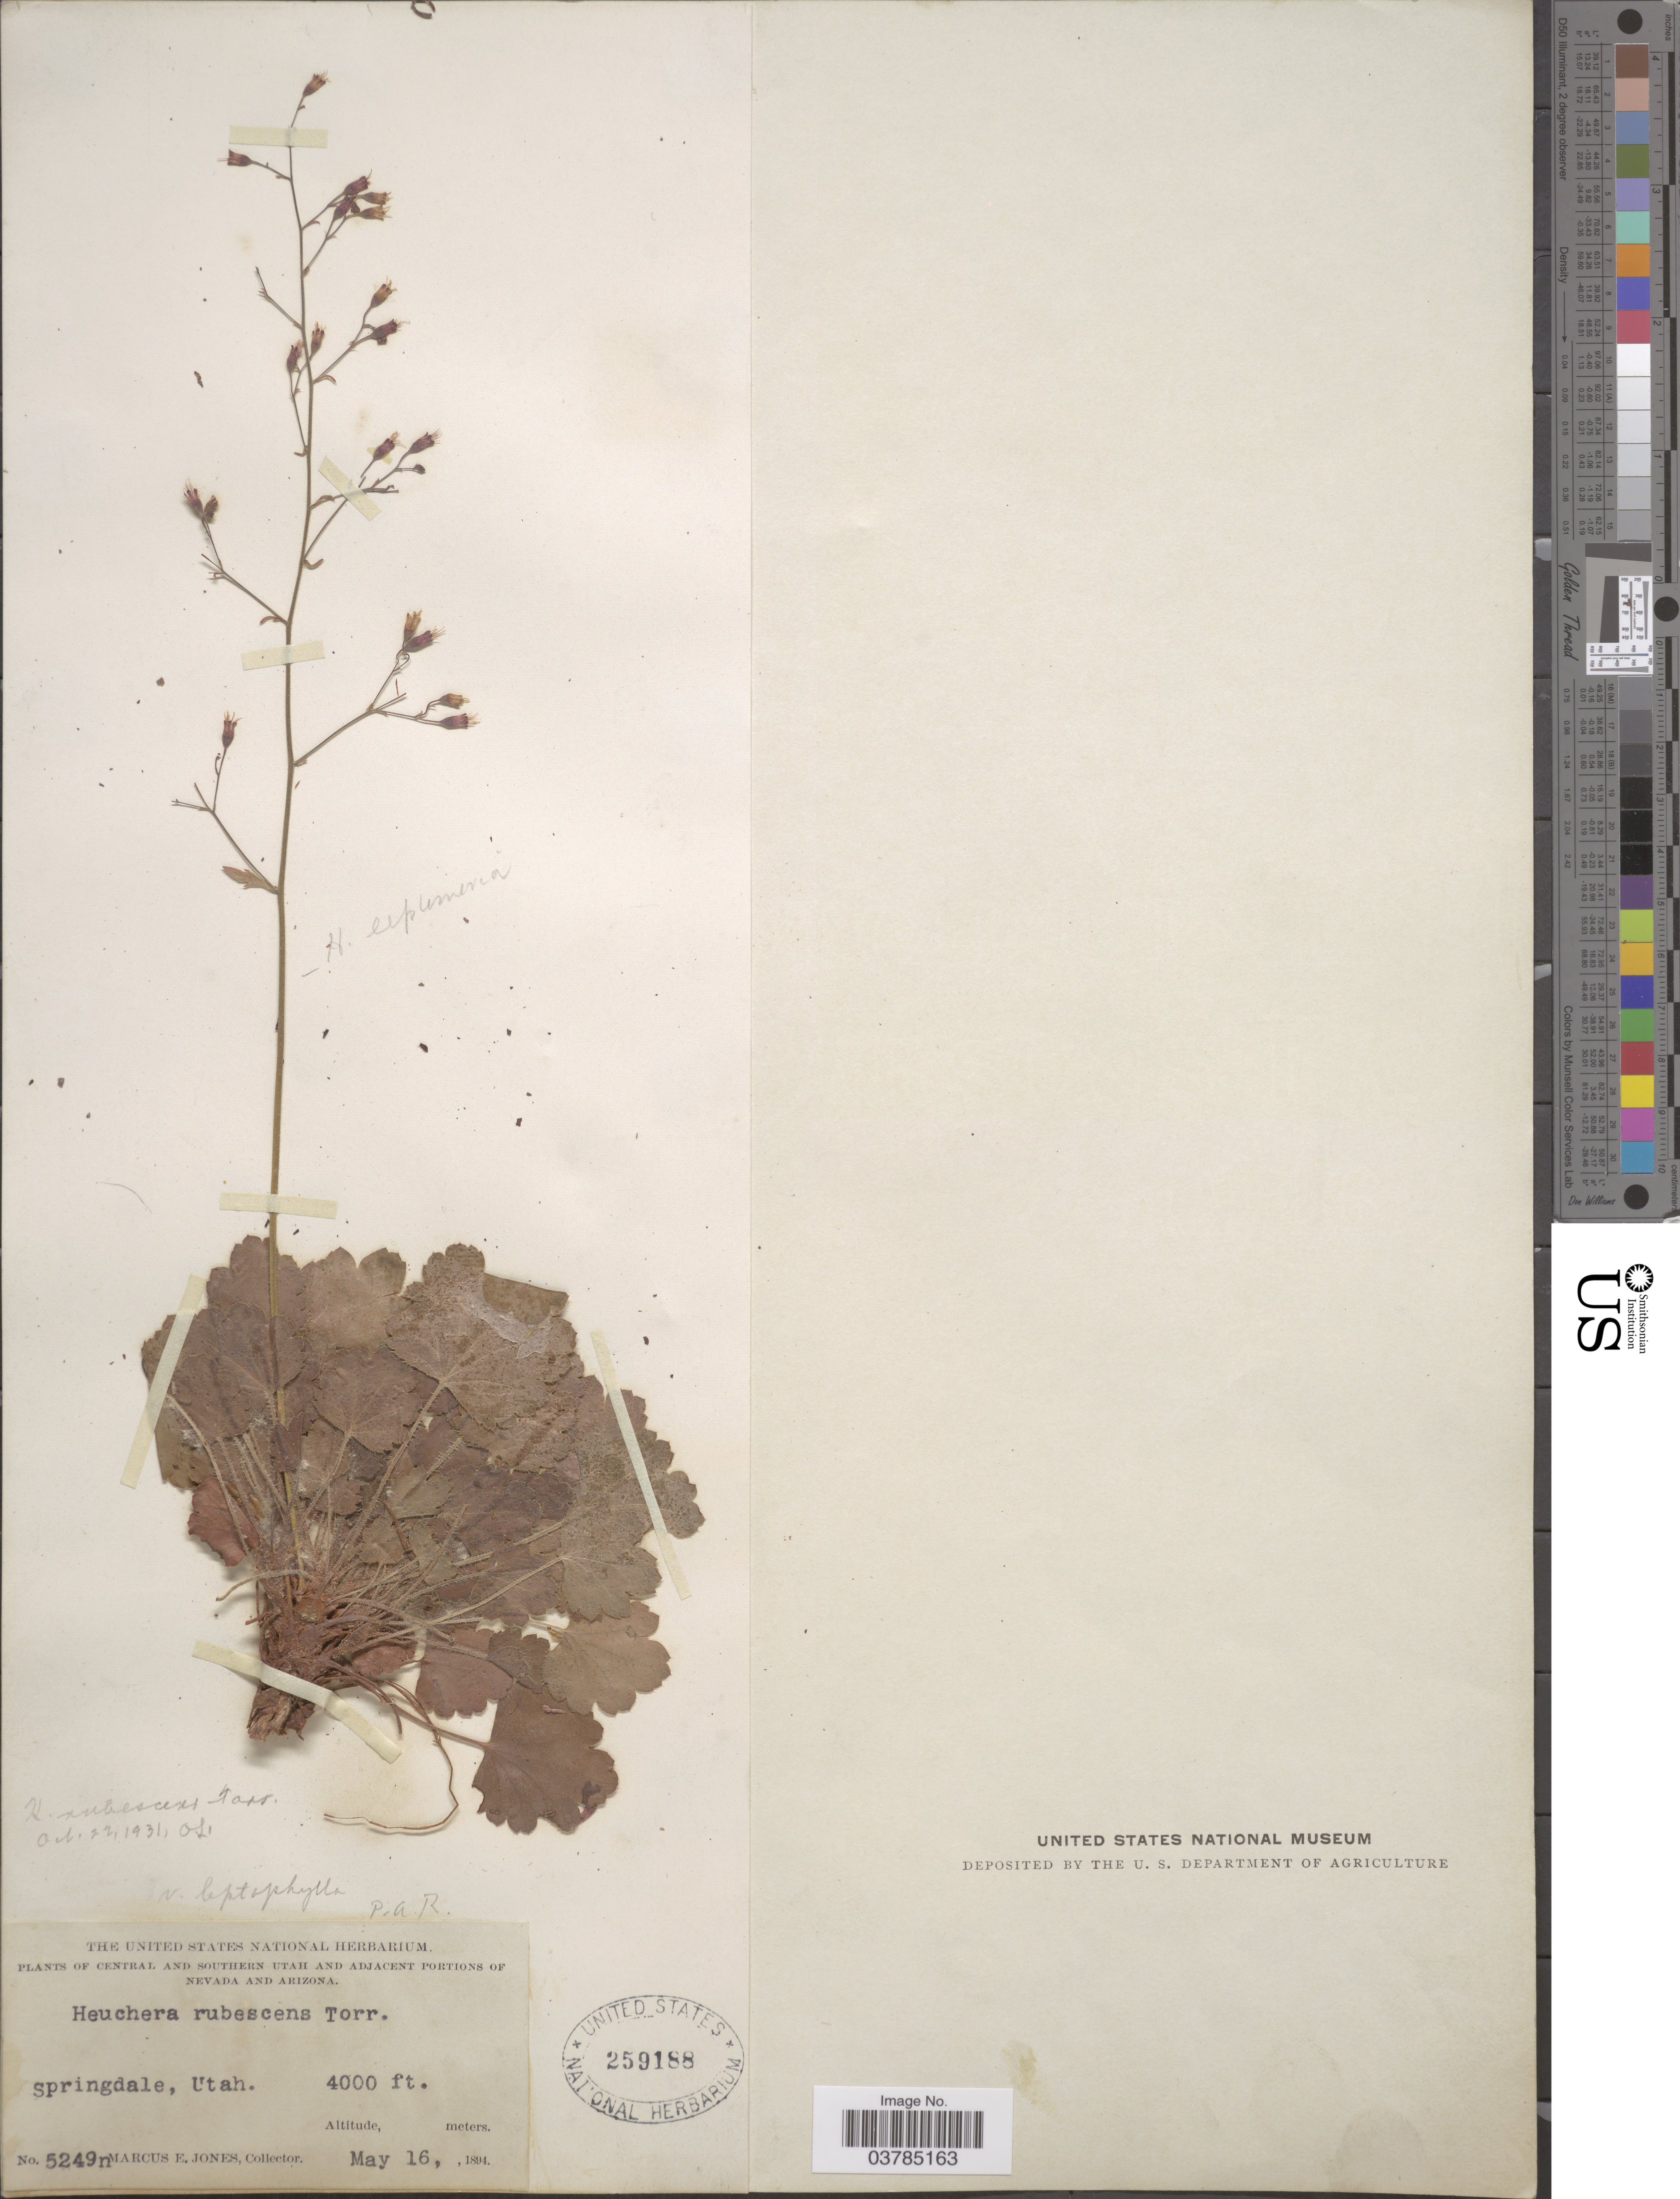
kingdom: Plantae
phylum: Tracheophyta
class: Magnoliopsida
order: Saxifragales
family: Saxifragaceae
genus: Heuchera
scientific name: Heuchera rubescens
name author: Torr.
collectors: M. E. Jones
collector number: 5249n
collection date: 1894-05-16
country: United States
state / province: Utah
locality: Central and Southern Utah. Springdale.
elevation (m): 1219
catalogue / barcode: US 259188